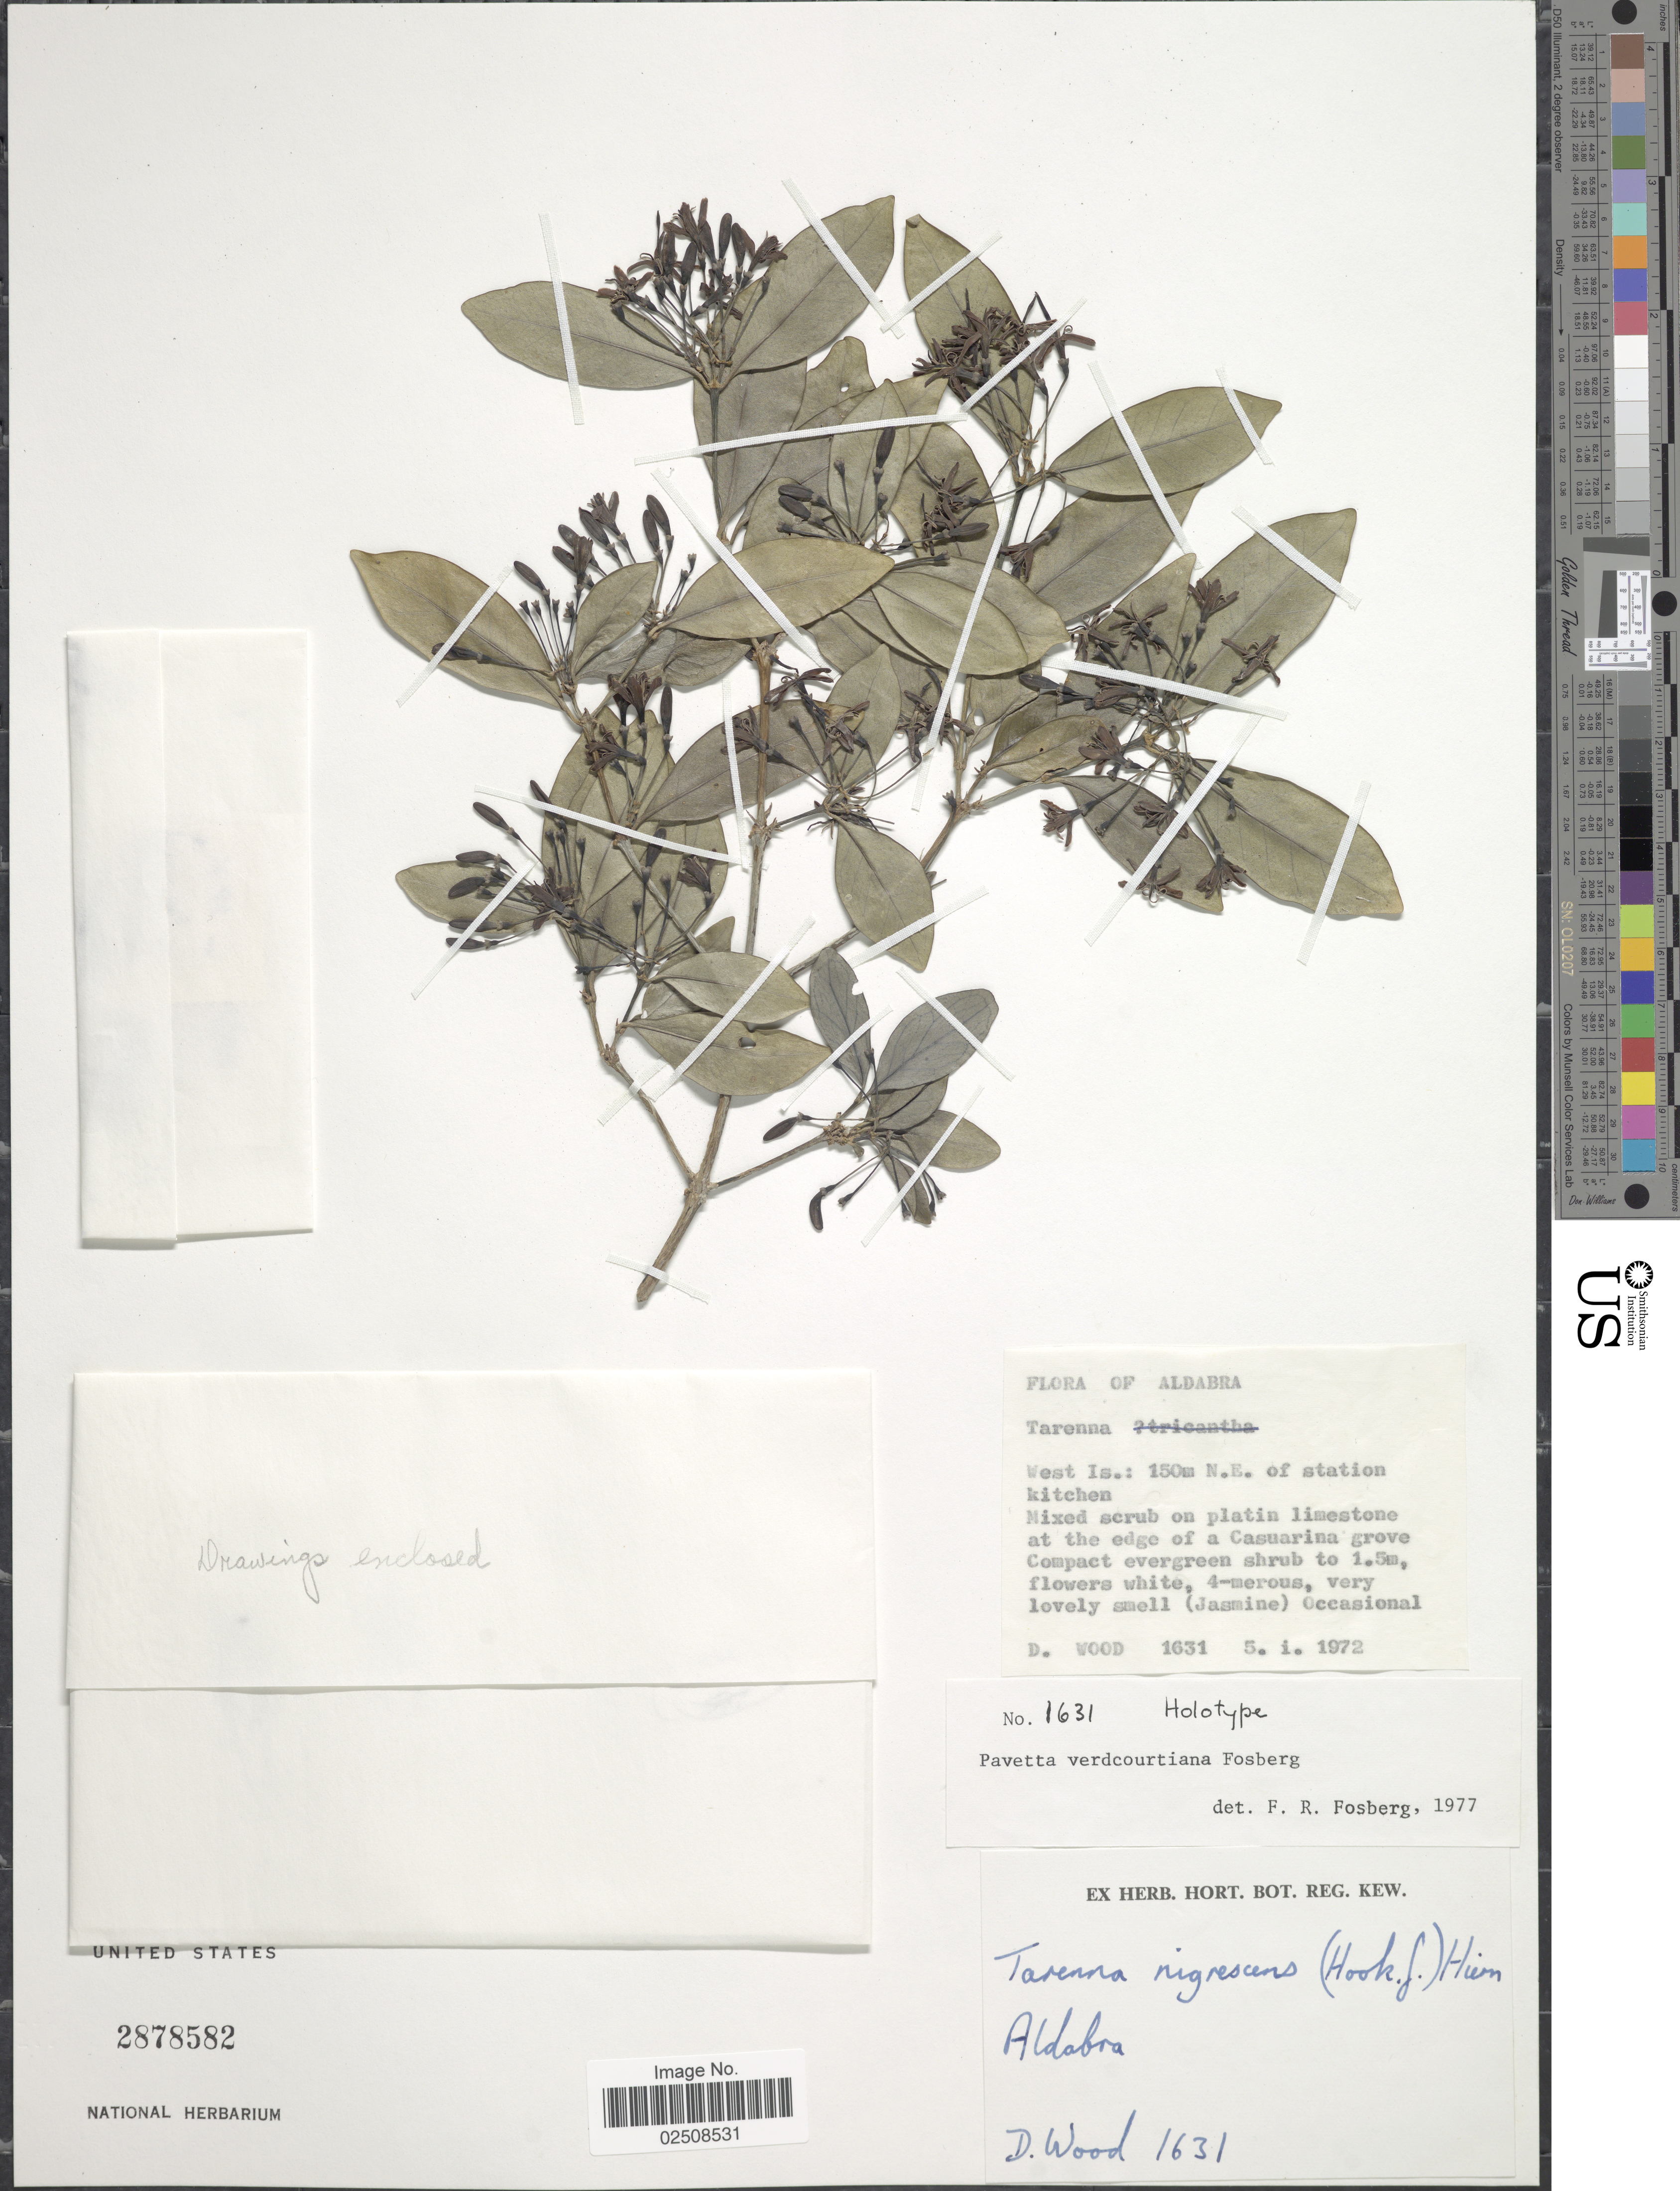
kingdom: Plantae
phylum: Tracheophyta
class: Magnoliopsida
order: Gentianales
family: Rubiaceae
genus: Tarenna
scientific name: Tarenna madagascariensis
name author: (Ten.) I.M. Turner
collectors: D. Wood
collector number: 1631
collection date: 1972-01-05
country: Seychelles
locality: Aldabra. West Is.: 150m N.E. of station kitchen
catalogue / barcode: US 2878582